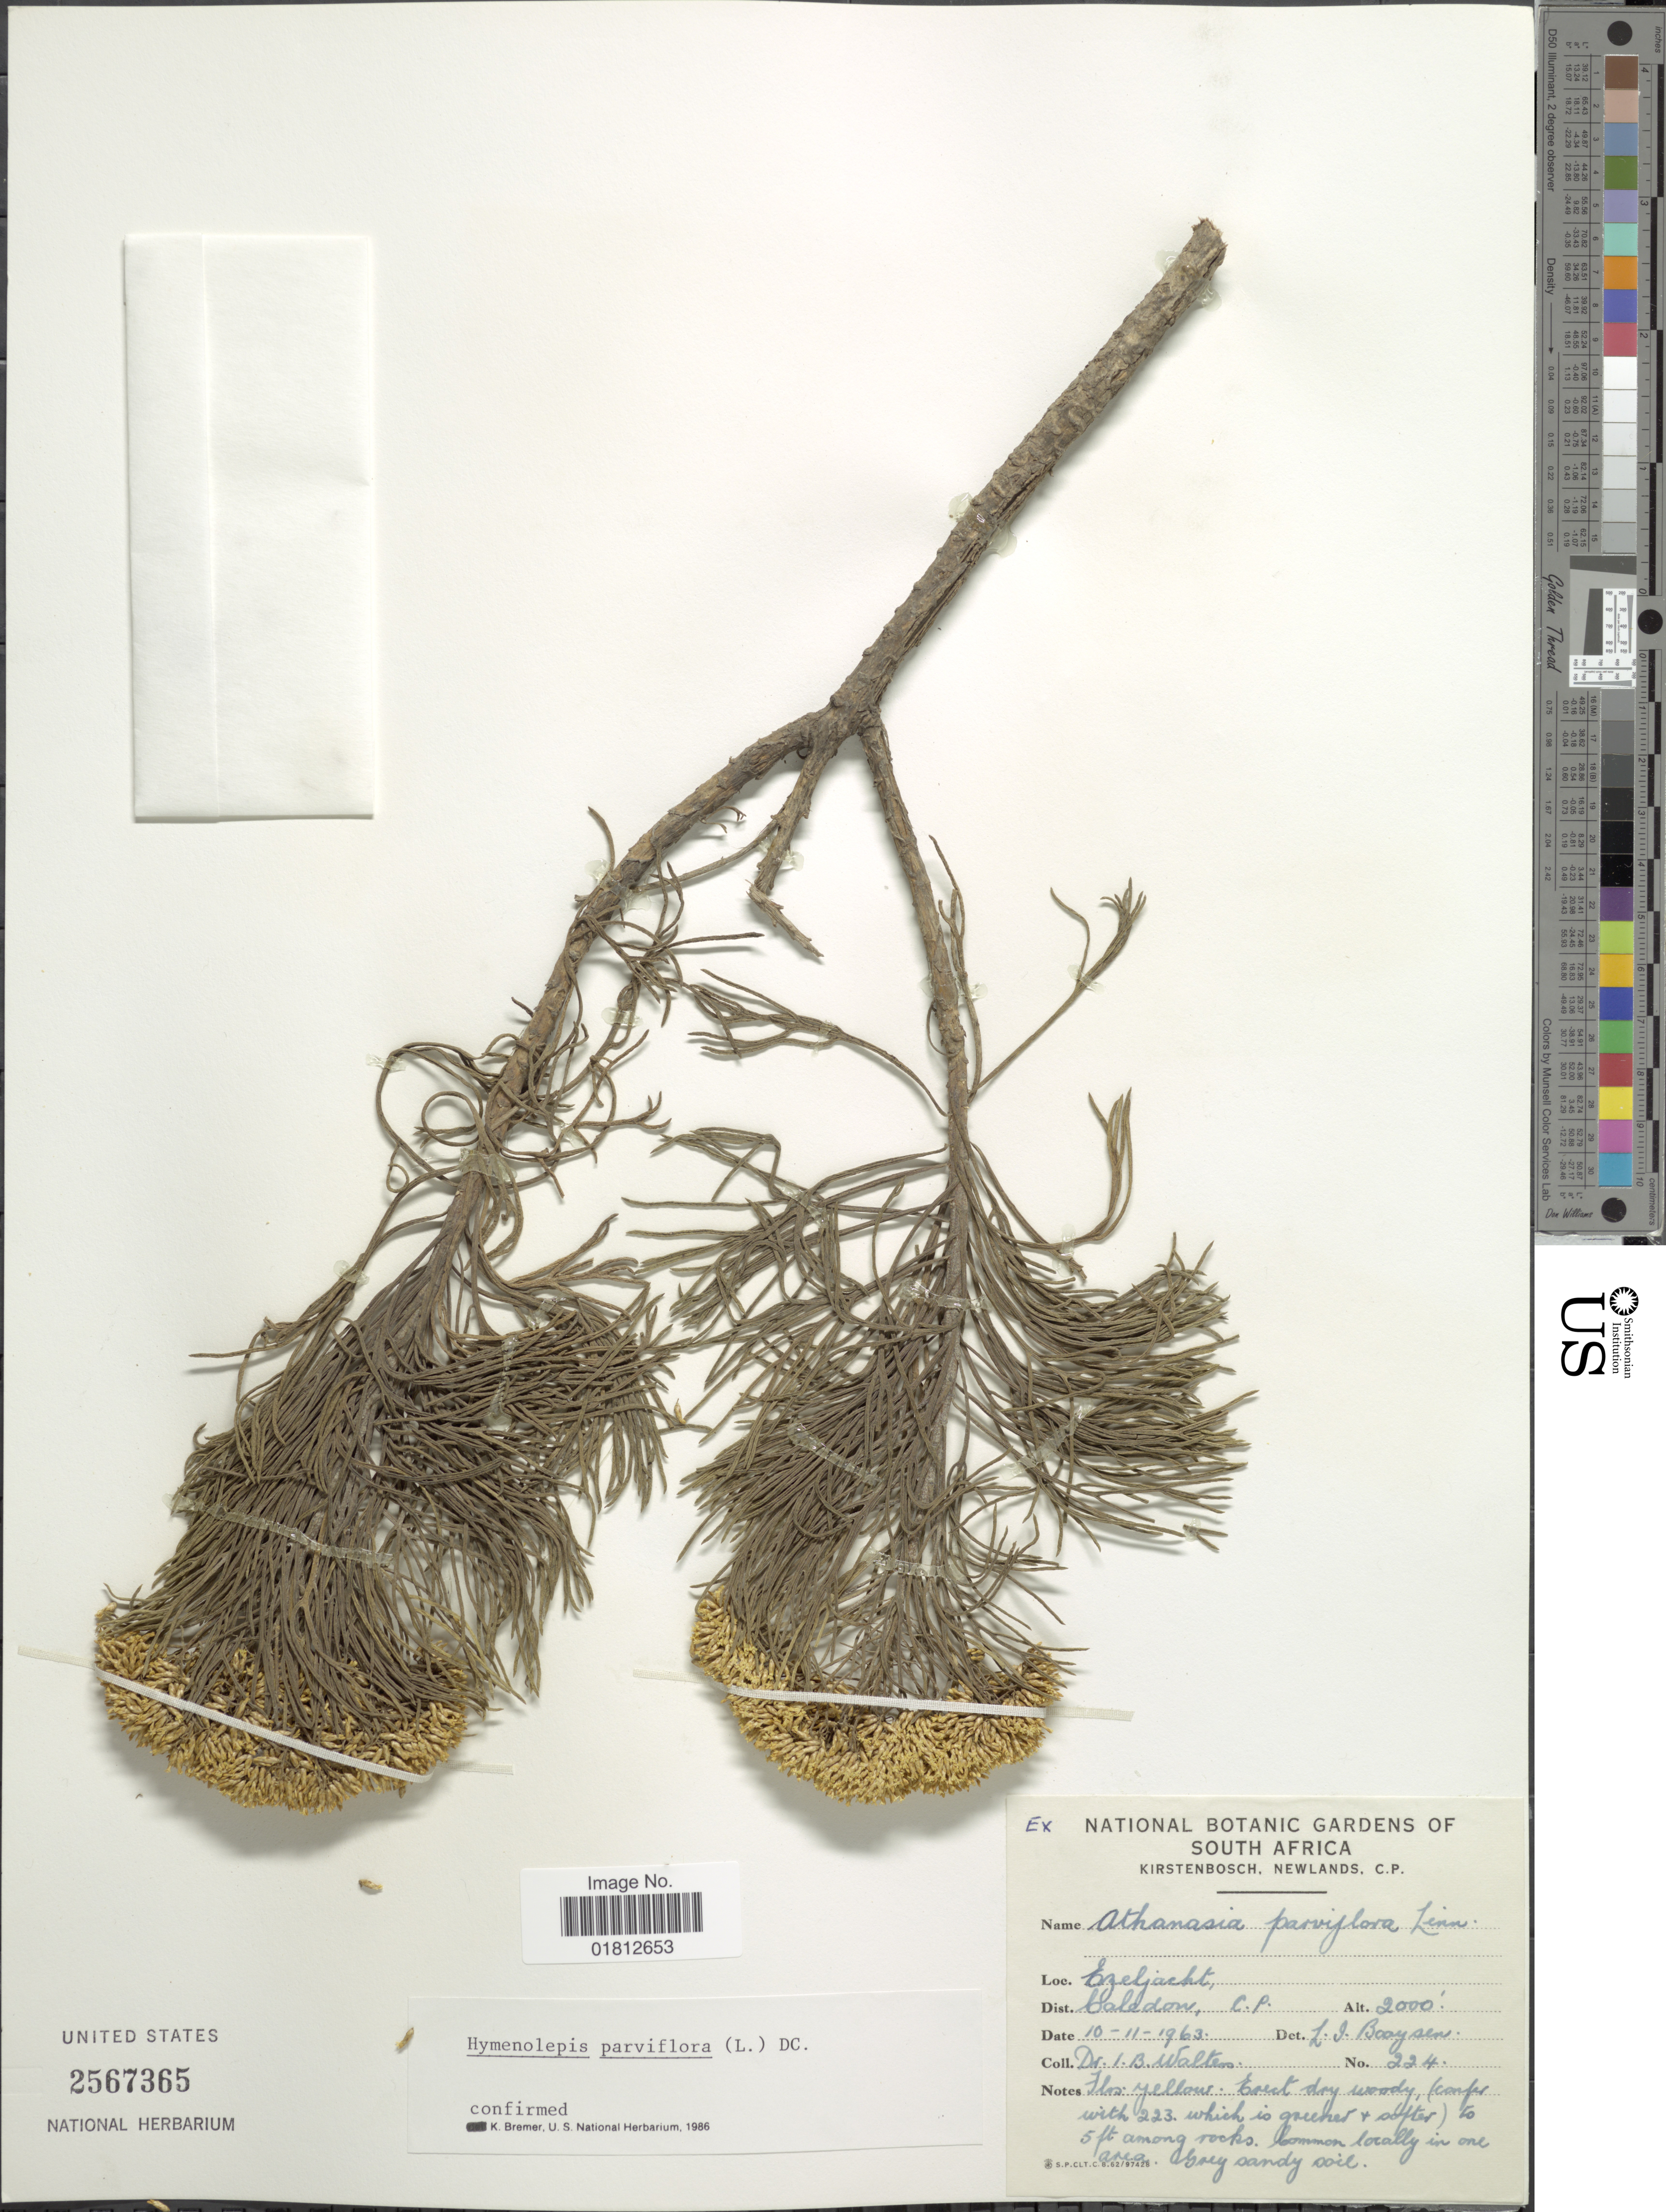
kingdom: Plantae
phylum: Tracheophyta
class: Magnoliopsida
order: Asterales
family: Asteraceae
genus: Hymenolepis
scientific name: Hymenolepis parviflora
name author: (L.) DC.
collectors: I. Walters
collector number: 224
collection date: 1963-11-10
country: South Africa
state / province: Western Cape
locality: Ezeljacht, Dist. Caledon, C. P.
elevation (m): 610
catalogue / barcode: US 2567365